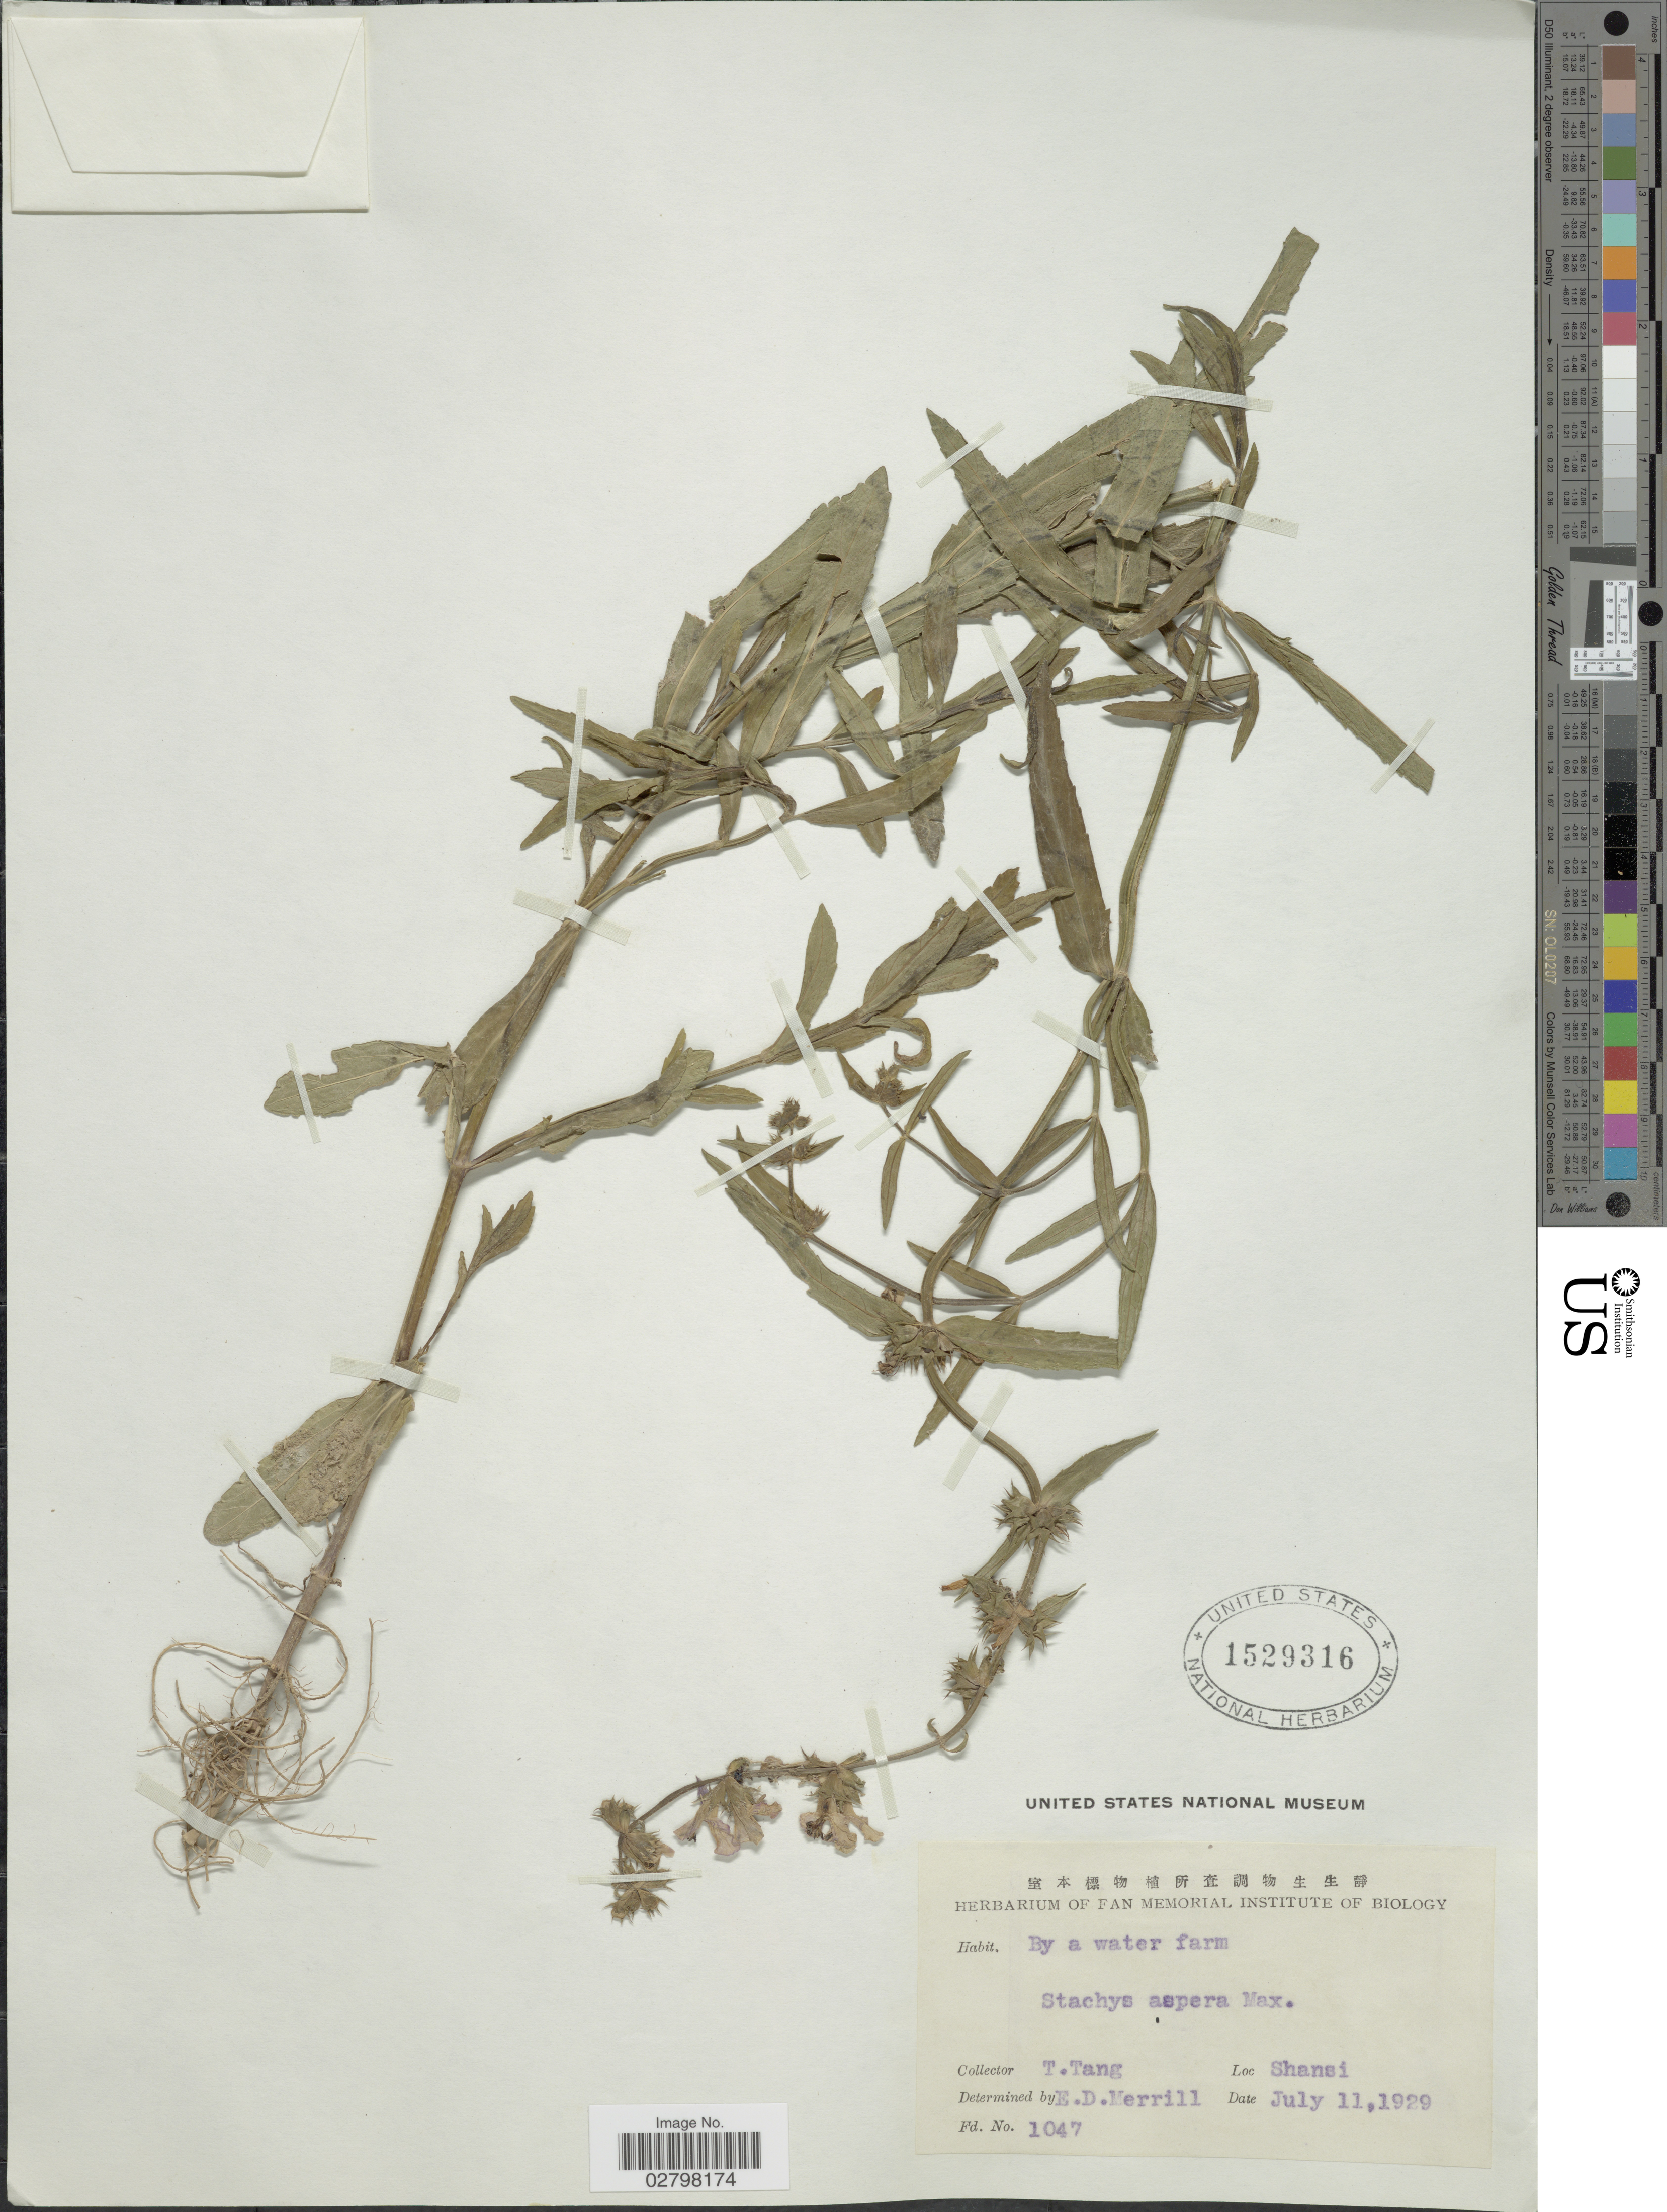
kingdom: Plantae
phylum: Tracheophyta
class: Magnoliopsida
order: Lamiales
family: Lamiaceae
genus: Stachys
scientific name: Stachys aspera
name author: Michx.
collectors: T. Tang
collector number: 1047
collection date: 1929-07-11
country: China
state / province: Shanxi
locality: Shansi.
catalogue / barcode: US 1529316